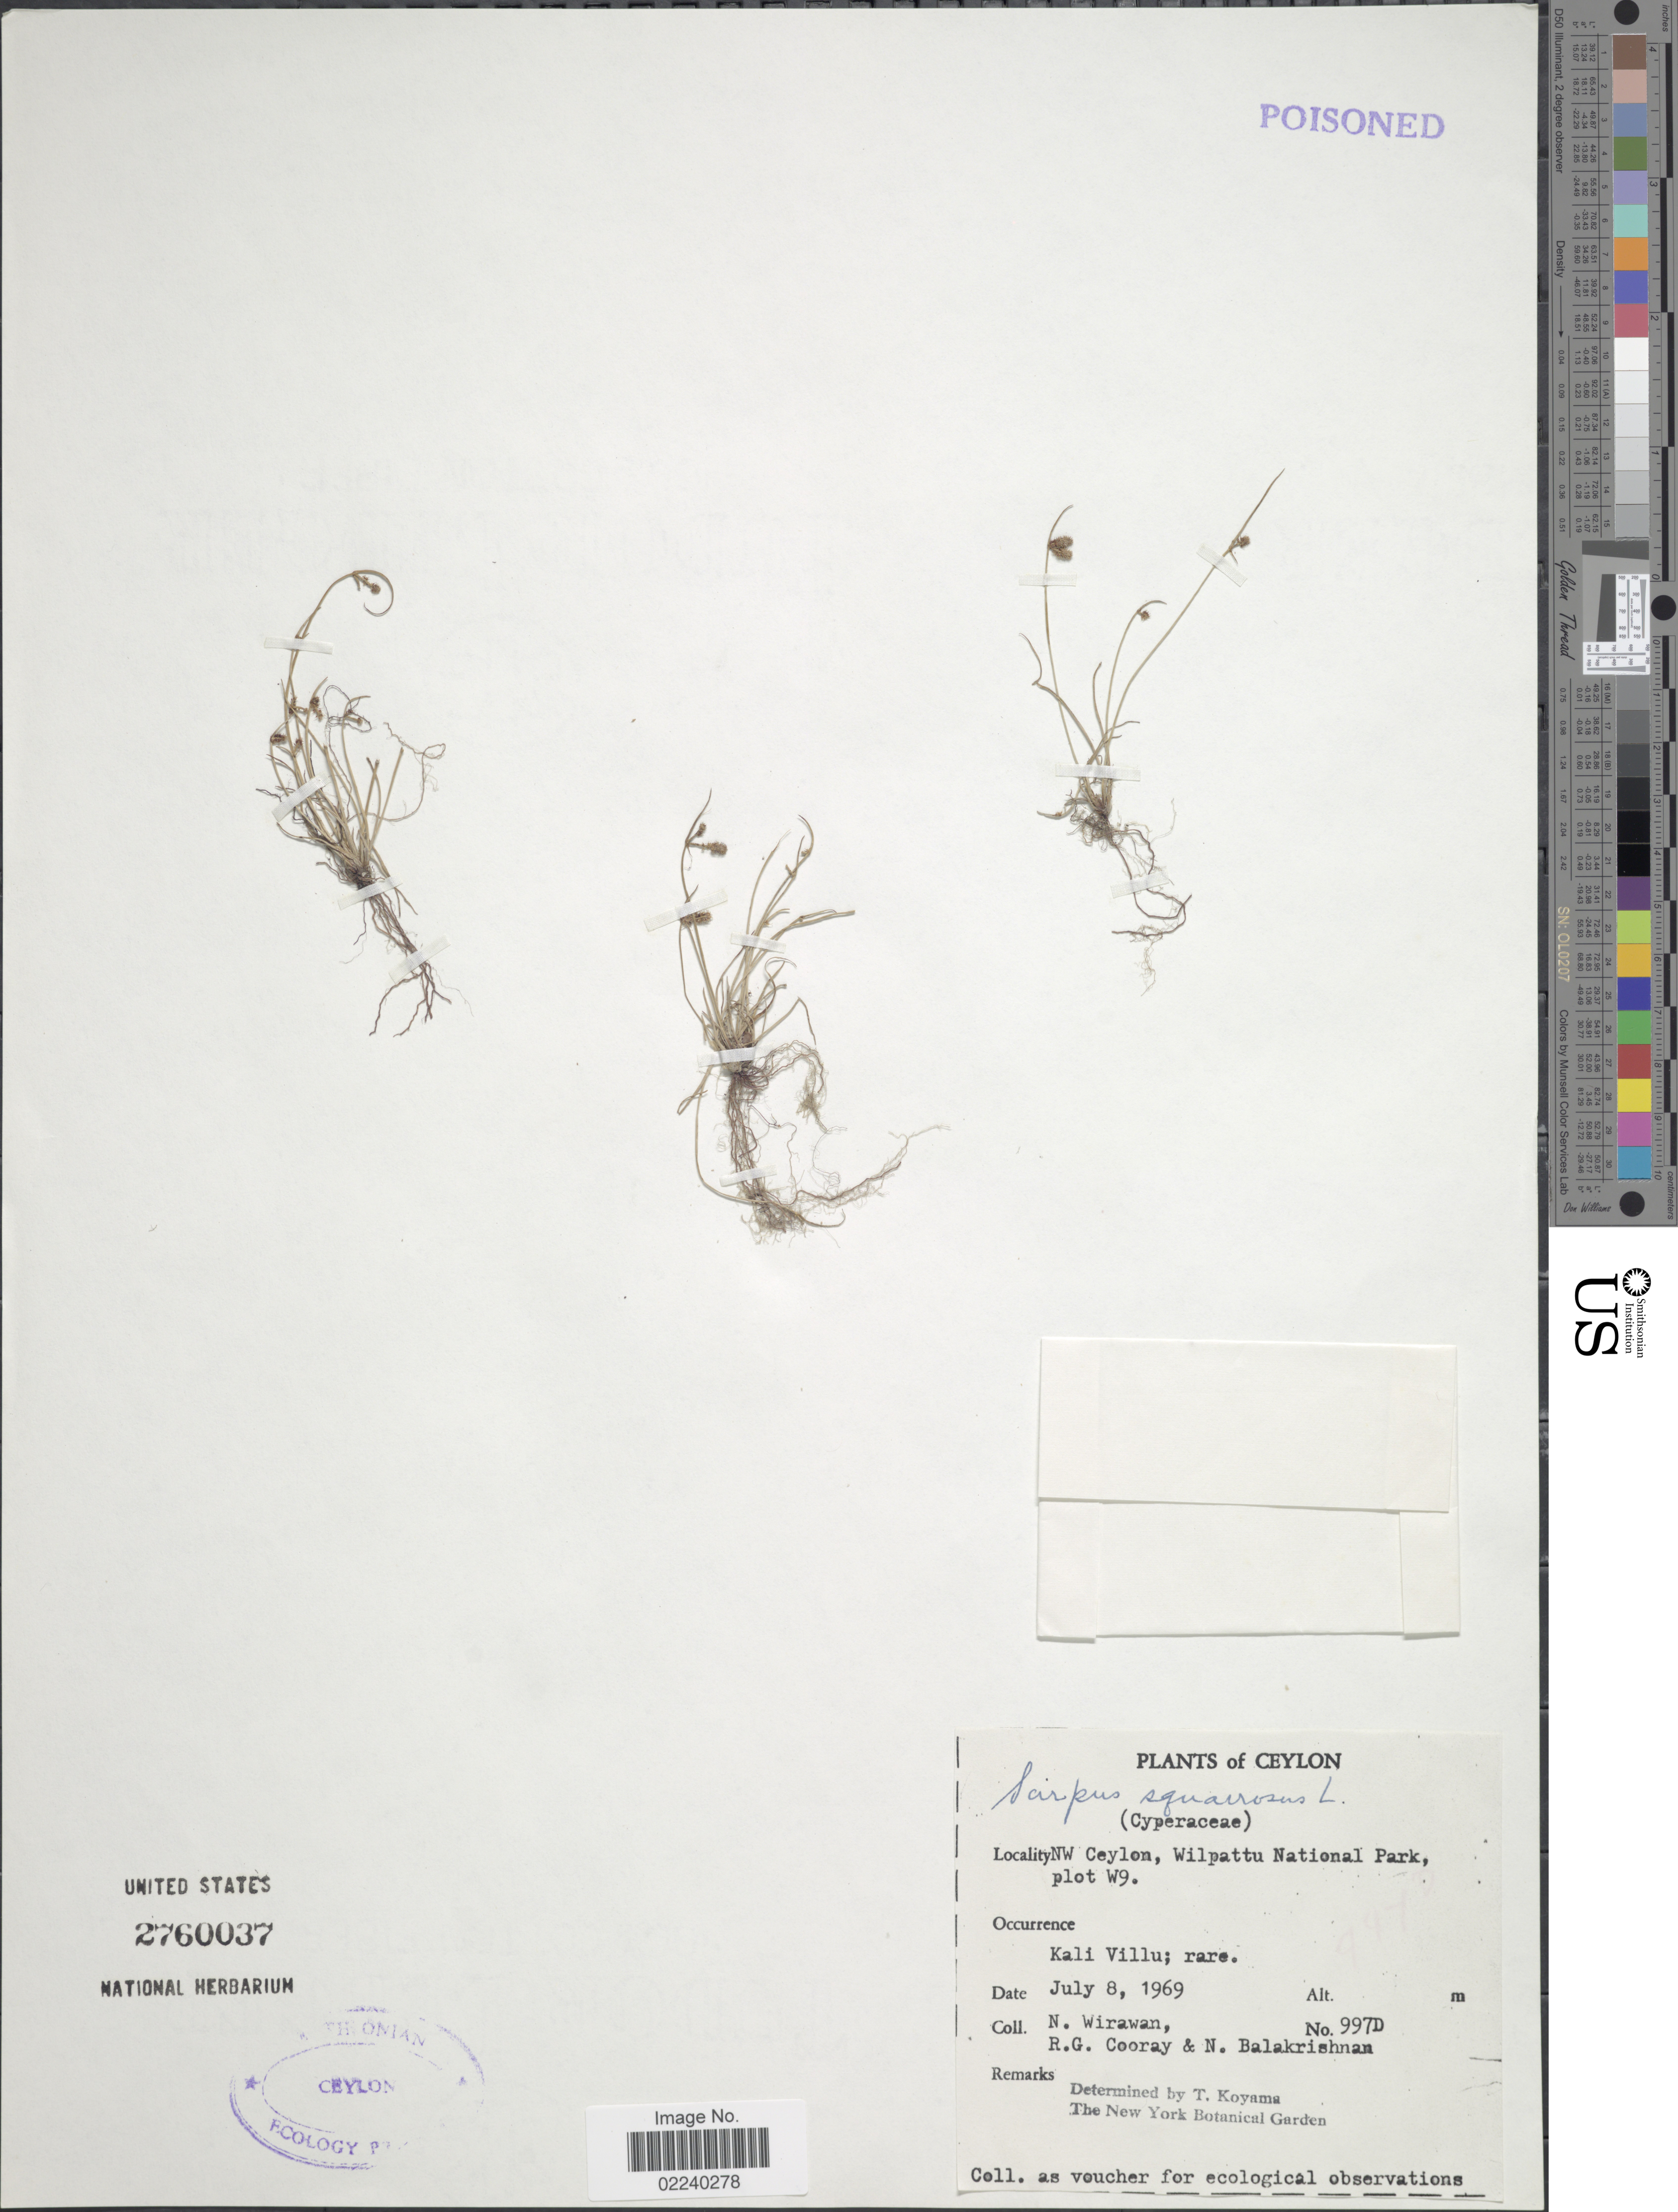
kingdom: Plantae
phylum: Tracheophyta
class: Liliopsida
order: Poales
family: Cyperaceae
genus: Cyperus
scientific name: Cyperus neochinensis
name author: (Tang & F.T. Wang) Bauters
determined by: Strong, M. T., (US), Smithsonian Institution - National Museum of Natural History (UNITED STATES)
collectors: N. Wirawan, R. Cooray & N. Balakrishnan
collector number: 997D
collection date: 1969-07-08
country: Sri Lanka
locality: Ceylon, NW Ceylon, Wilpattu National Park, plot W9, Kali Villu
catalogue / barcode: US 2760037